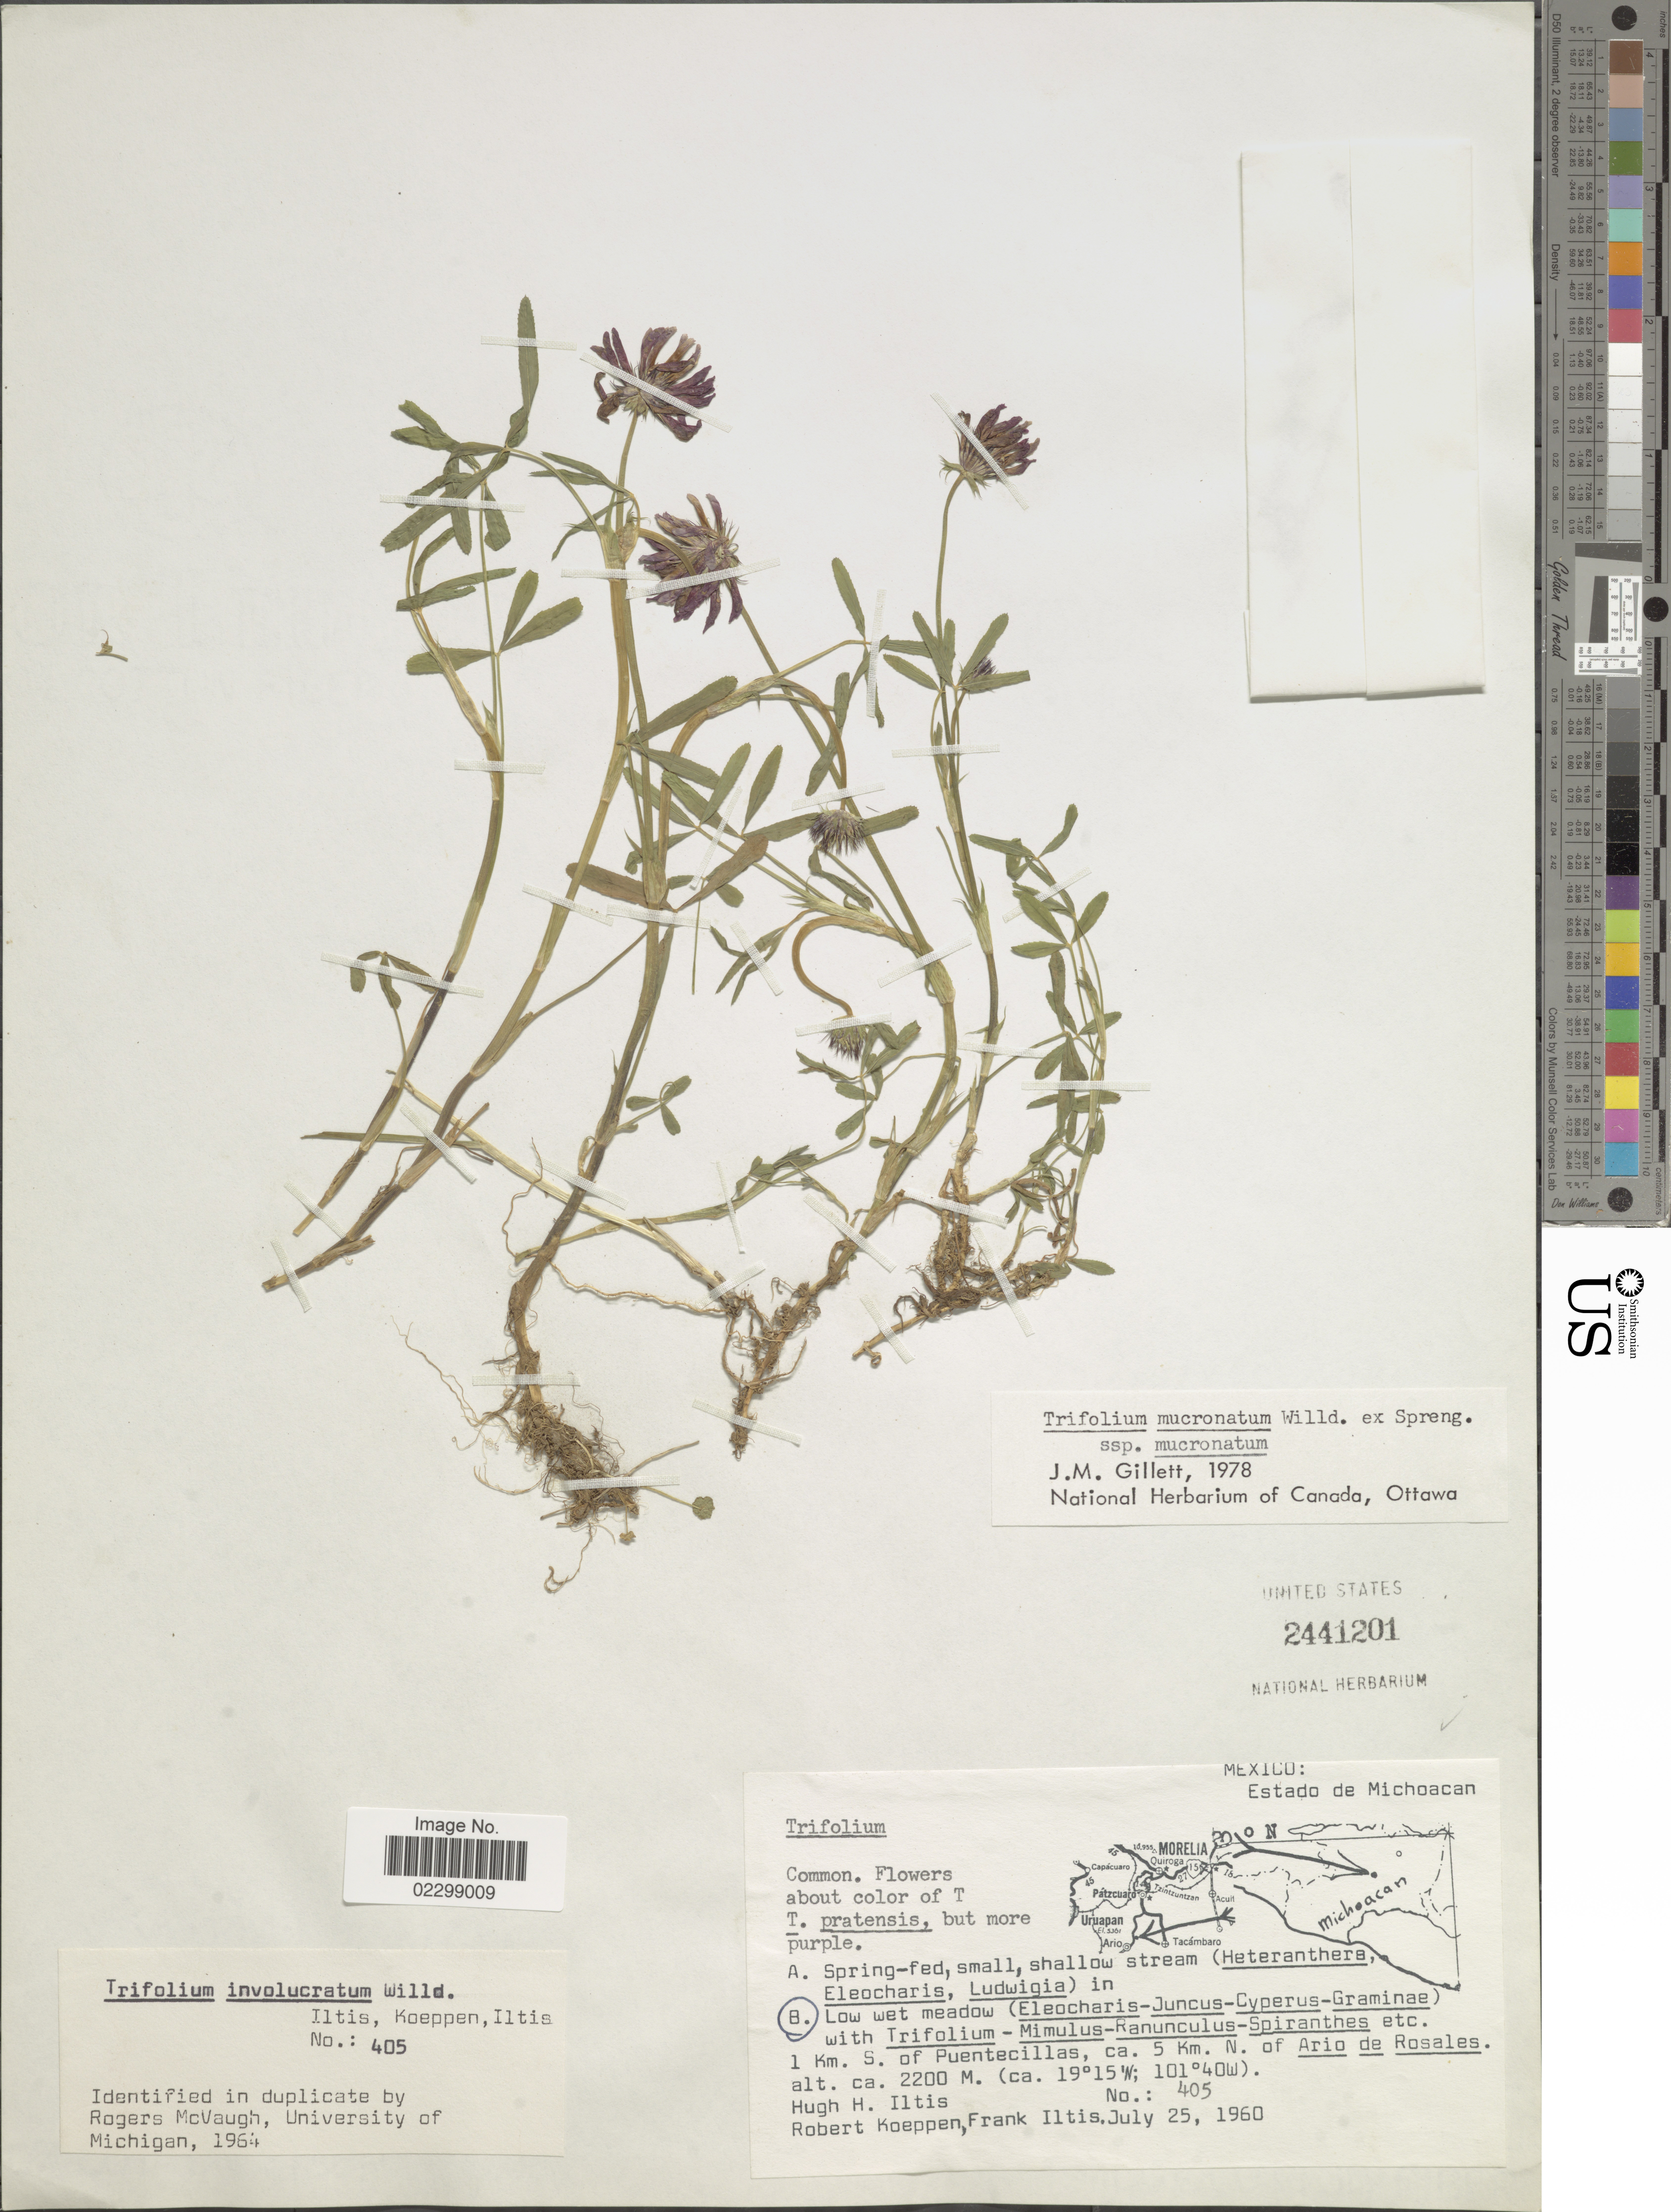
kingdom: Plantae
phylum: Tracheophyta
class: Magnoliopsida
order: Fabales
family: Fabaceae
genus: Trifolium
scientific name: Trifolium mucronatum subsp. mucronatum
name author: Willd. ex Spreng.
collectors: H. H. Iltis, R. C. Koeppen & F. S. Iltis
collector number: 405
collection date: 1960-07-25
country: Mexico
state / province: Michoacán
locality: Low wet meado, 1 km. S. of Puentecillas, ca. 5 km. N. of Ario de Rosales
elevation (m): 2200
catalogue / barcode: US 2441201